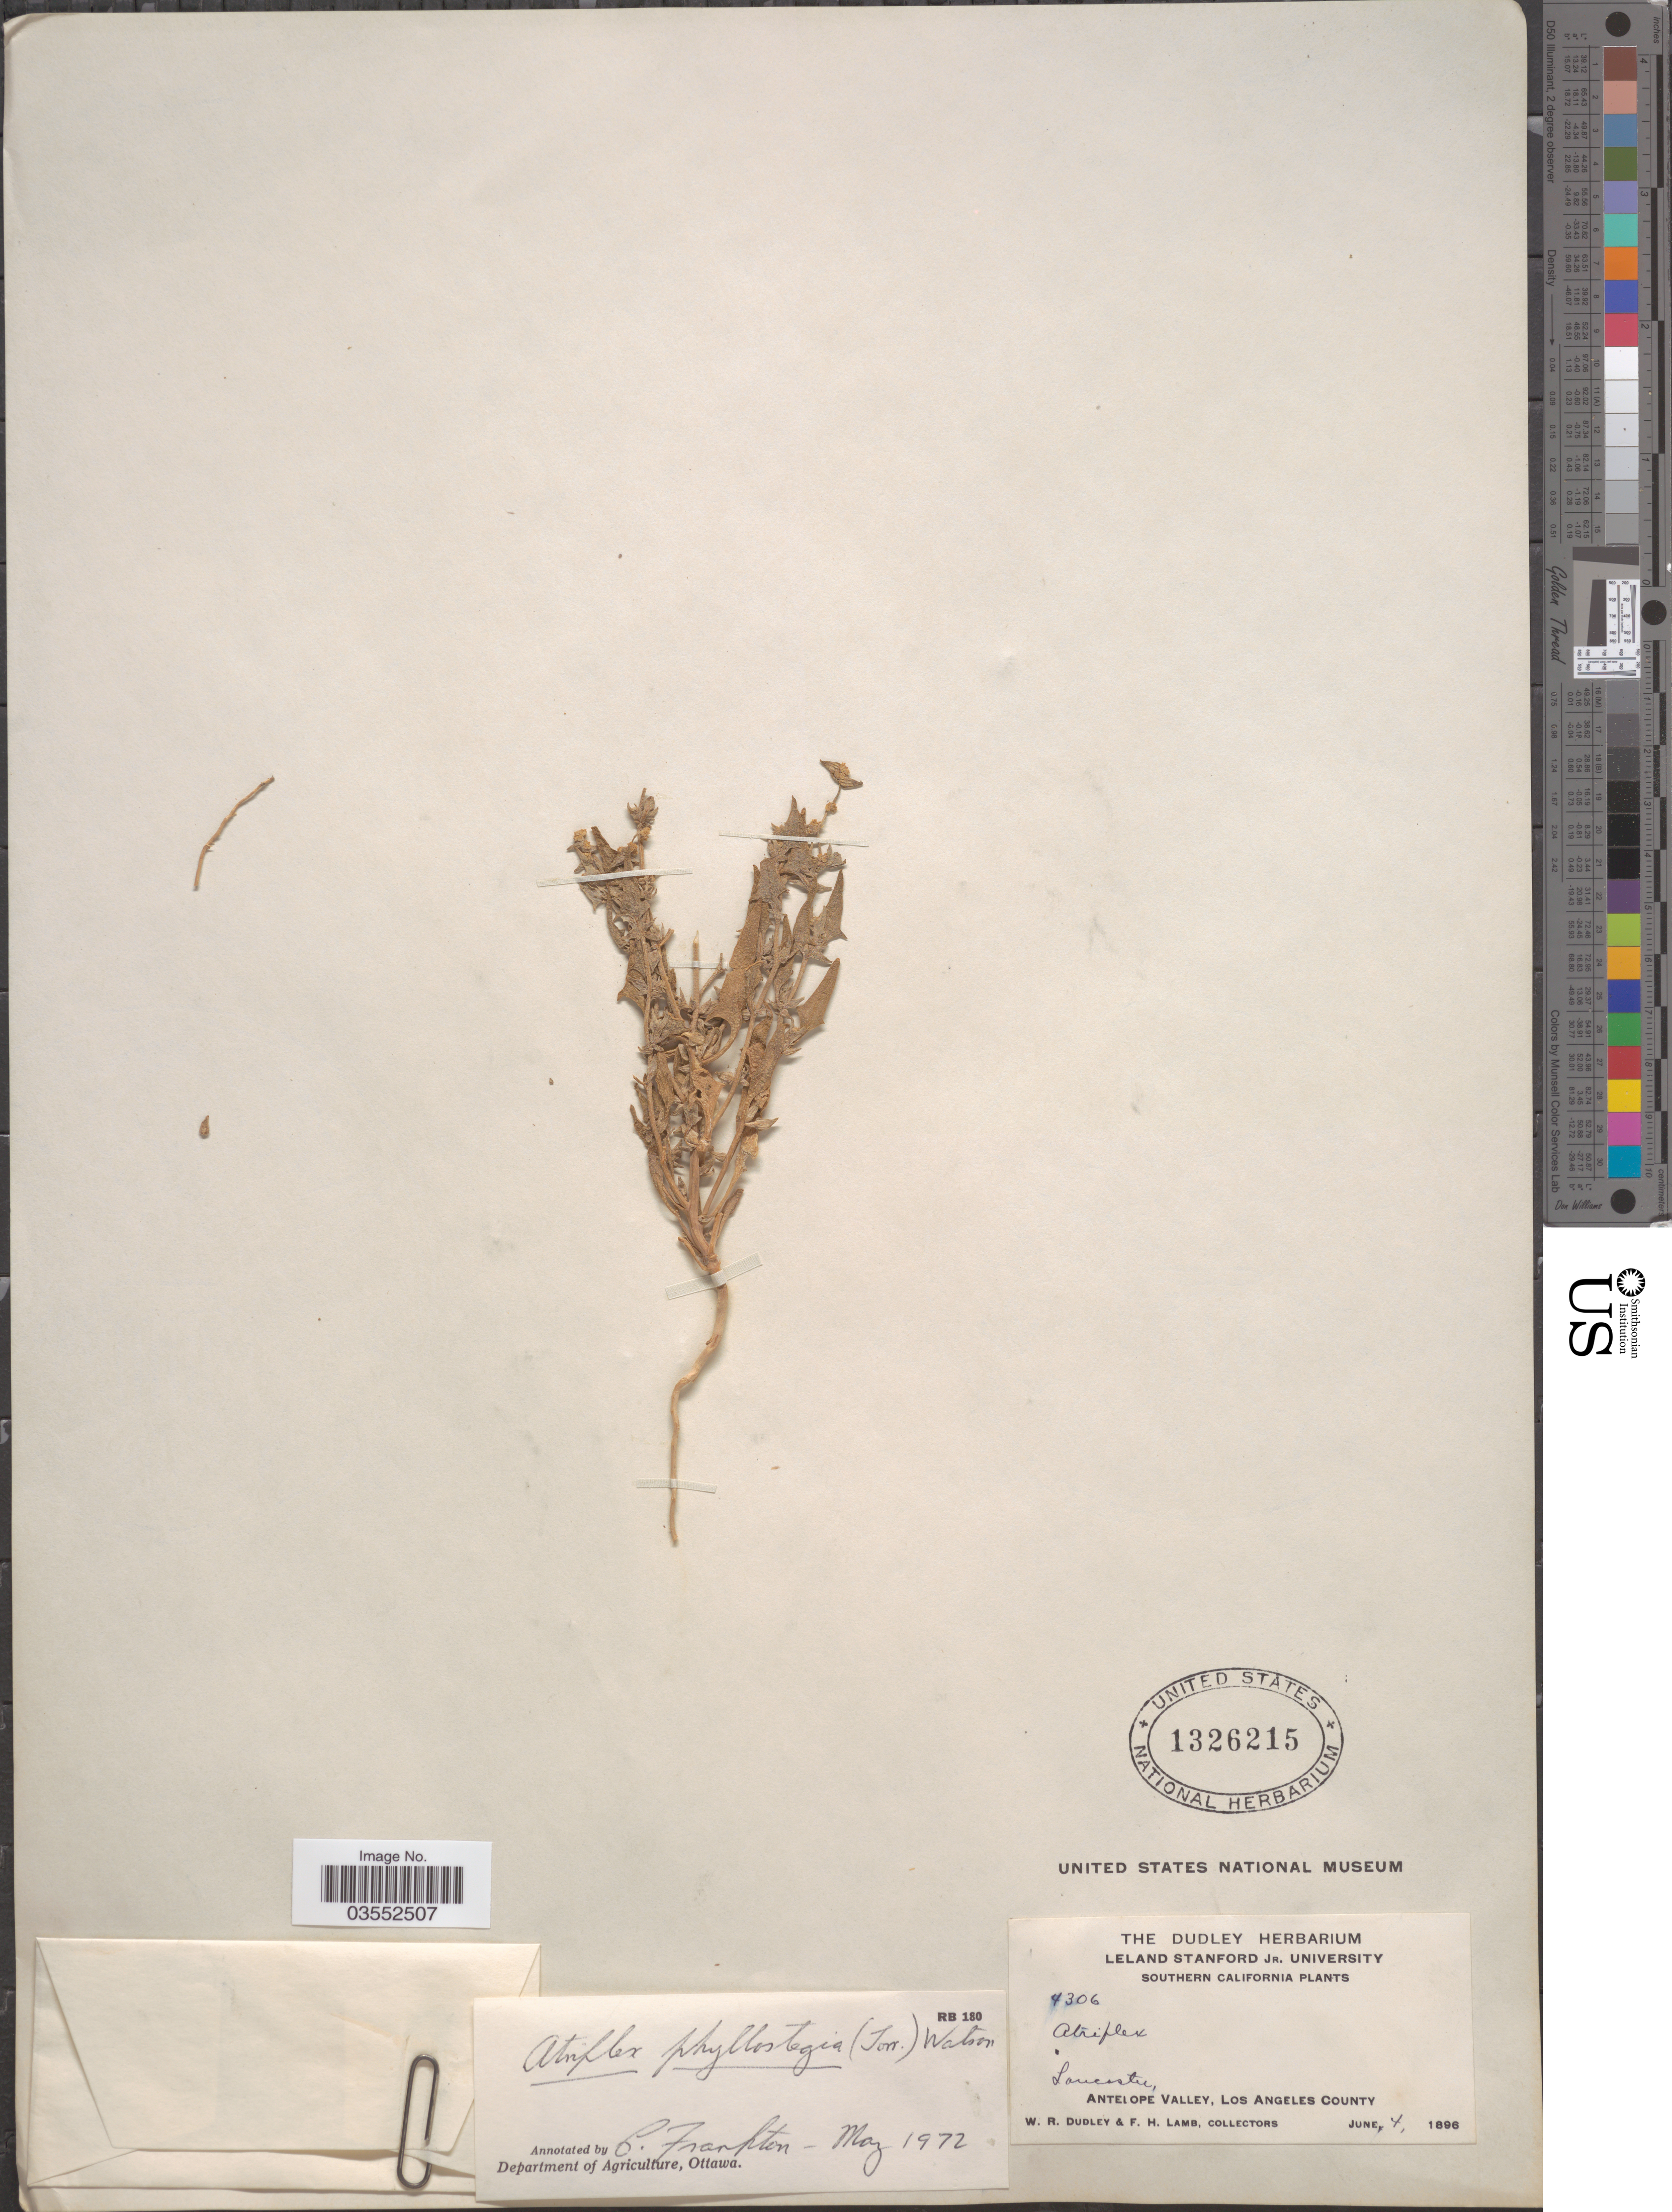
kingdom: Plantae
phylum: Tracheophyta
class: Magnoliopsida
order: Caryophyllales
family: Amaranthaceae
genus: Atriplex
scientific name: Atriplex phyllostegia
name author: (Torr. ex S. Watson) S. Watson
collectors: W. Dudley & F. H. Lamb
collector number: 4306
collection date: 1896-06-04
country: United States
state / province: California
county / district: Los Angeles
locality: Southern California. Lancaster, Antelope Valley, Los Angeles County.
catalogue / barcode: US 1326215